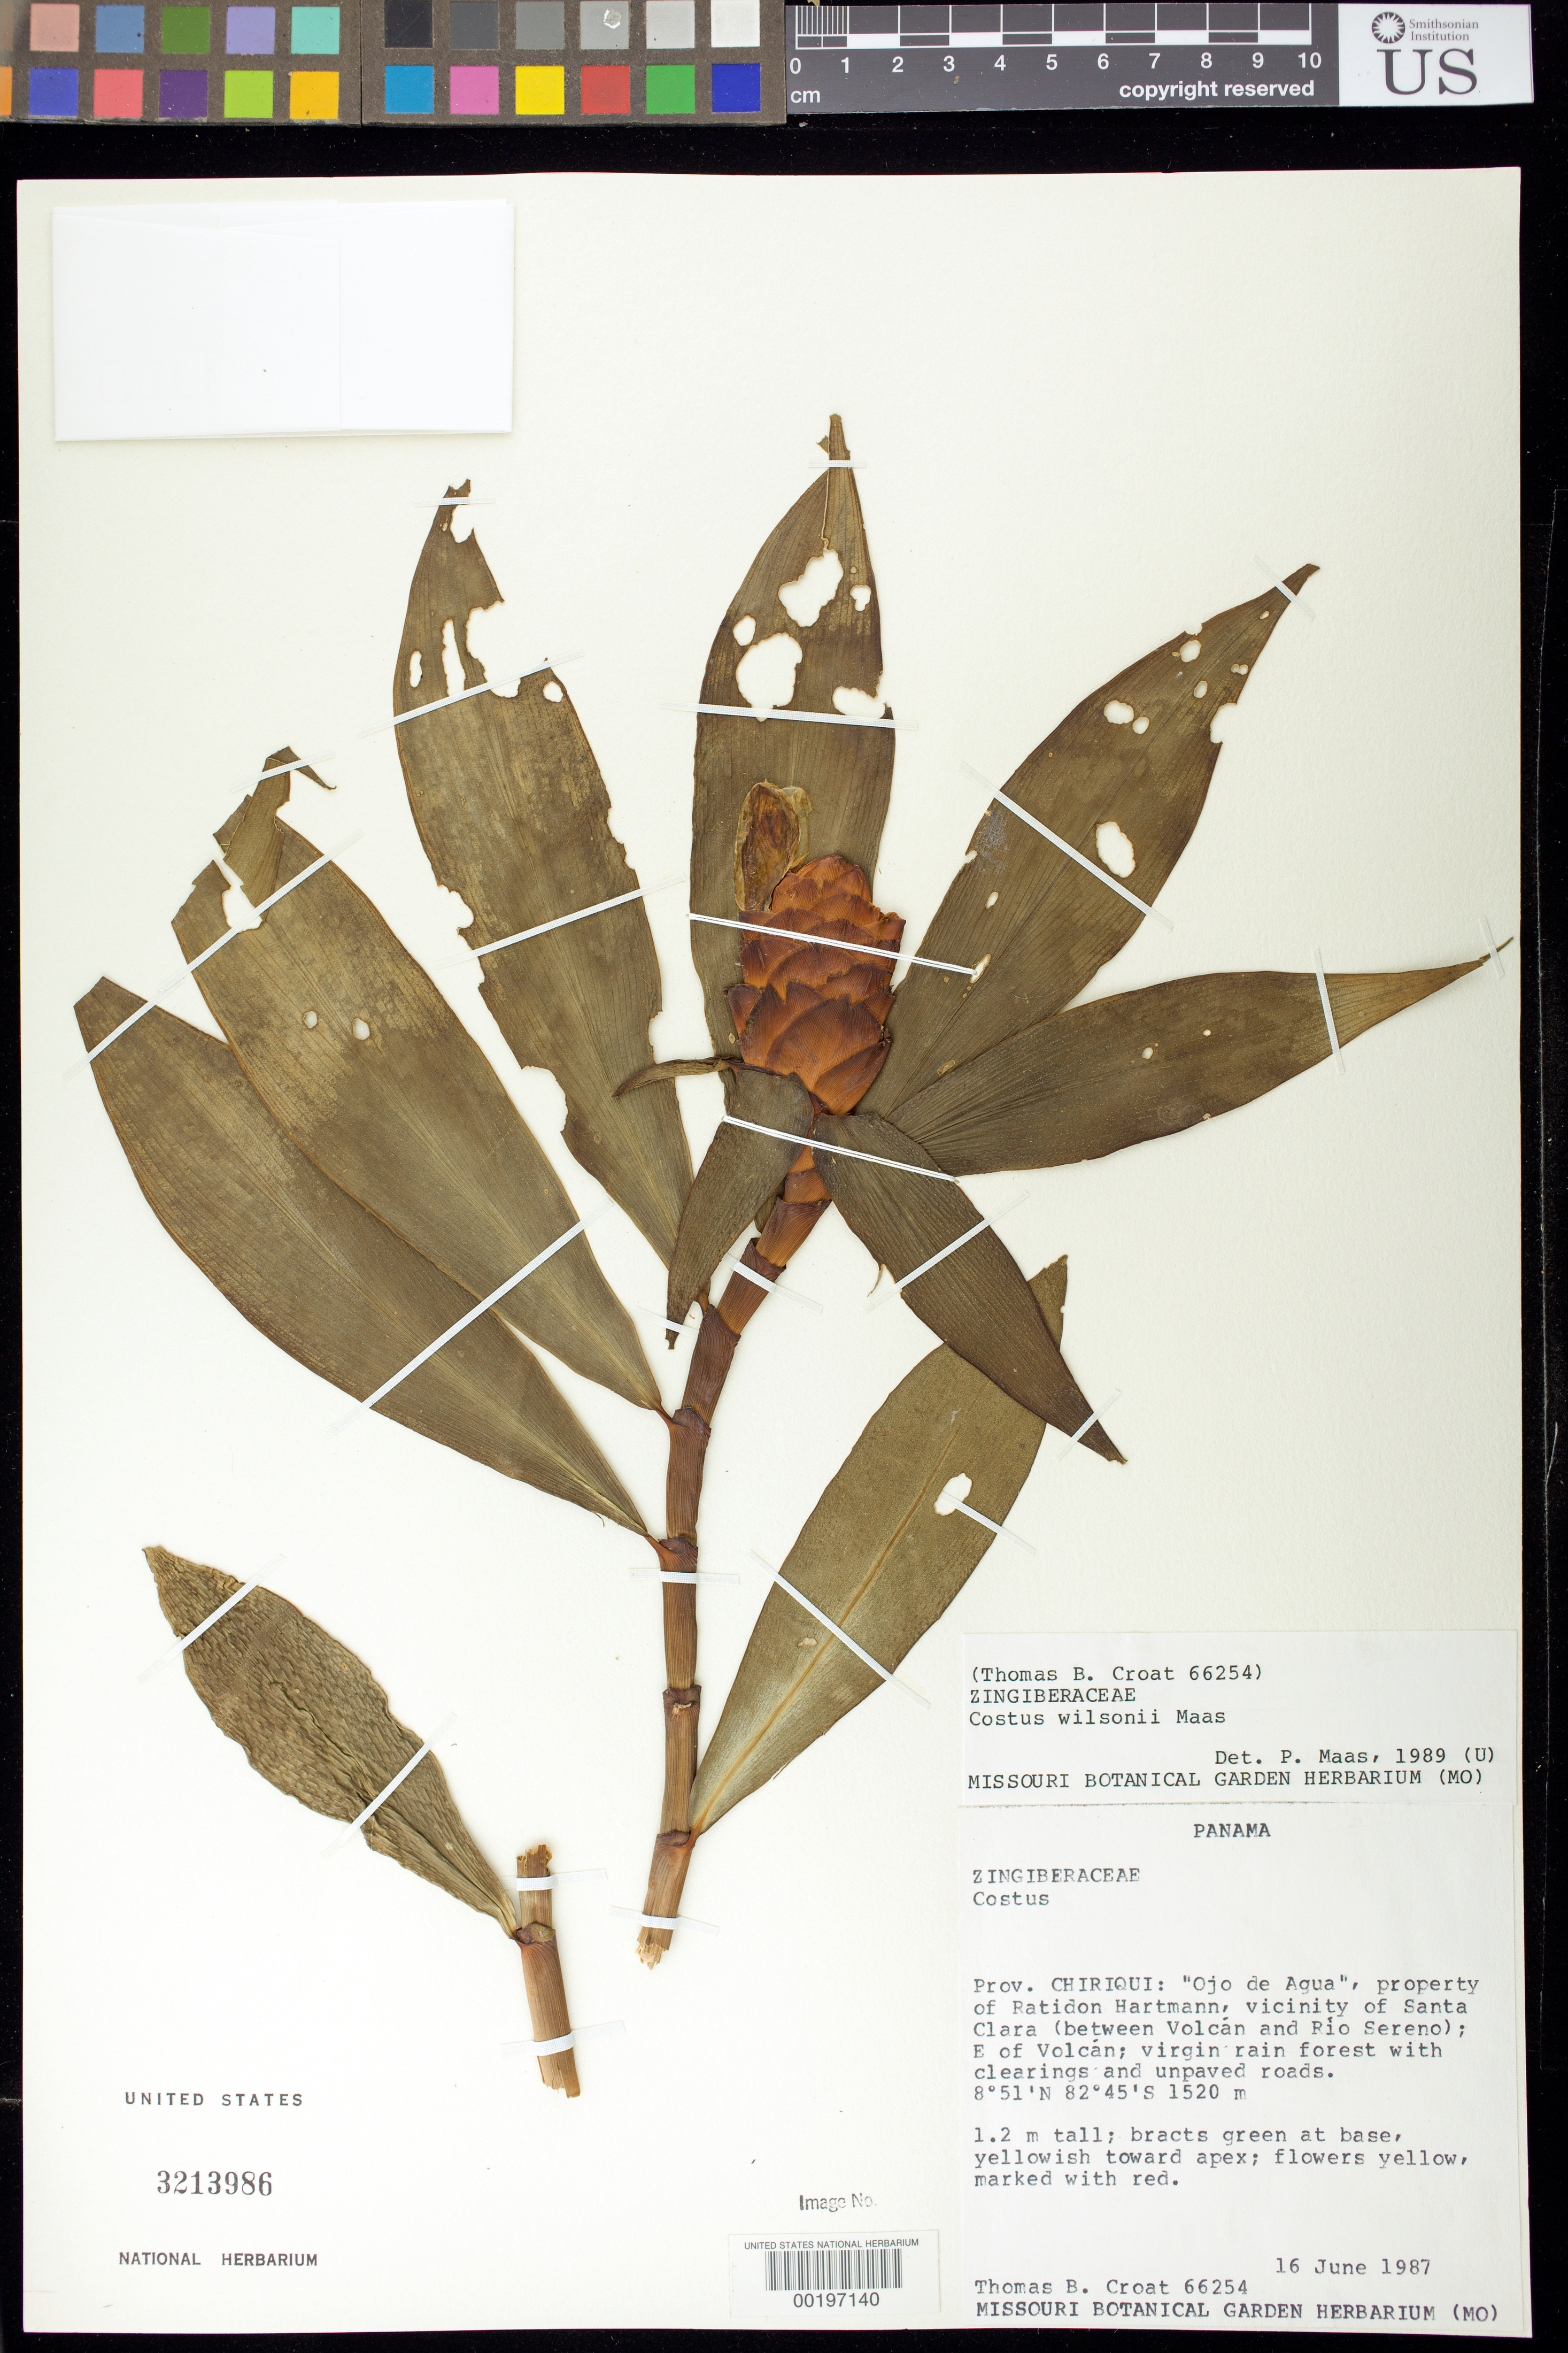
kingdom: Plantae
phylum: Tracheophyta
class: Liliopsida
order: Zingiberales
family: Costaceae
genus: Costus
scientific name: Costus wilsonii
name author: Maas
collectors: T. B. Croat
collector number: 66254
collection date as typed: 16 Jun 1987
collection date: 1987-06-16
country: Panama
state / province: Chiriquí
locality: "Ojo de Agua", property of Ratidon Hartmann, vicinity of Santa Clara (between Volcan and Rio Sereno) E of Volcan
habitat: Virgin rain forest with clearings and unpaved roads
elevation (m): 1520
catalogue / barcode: US 3213986